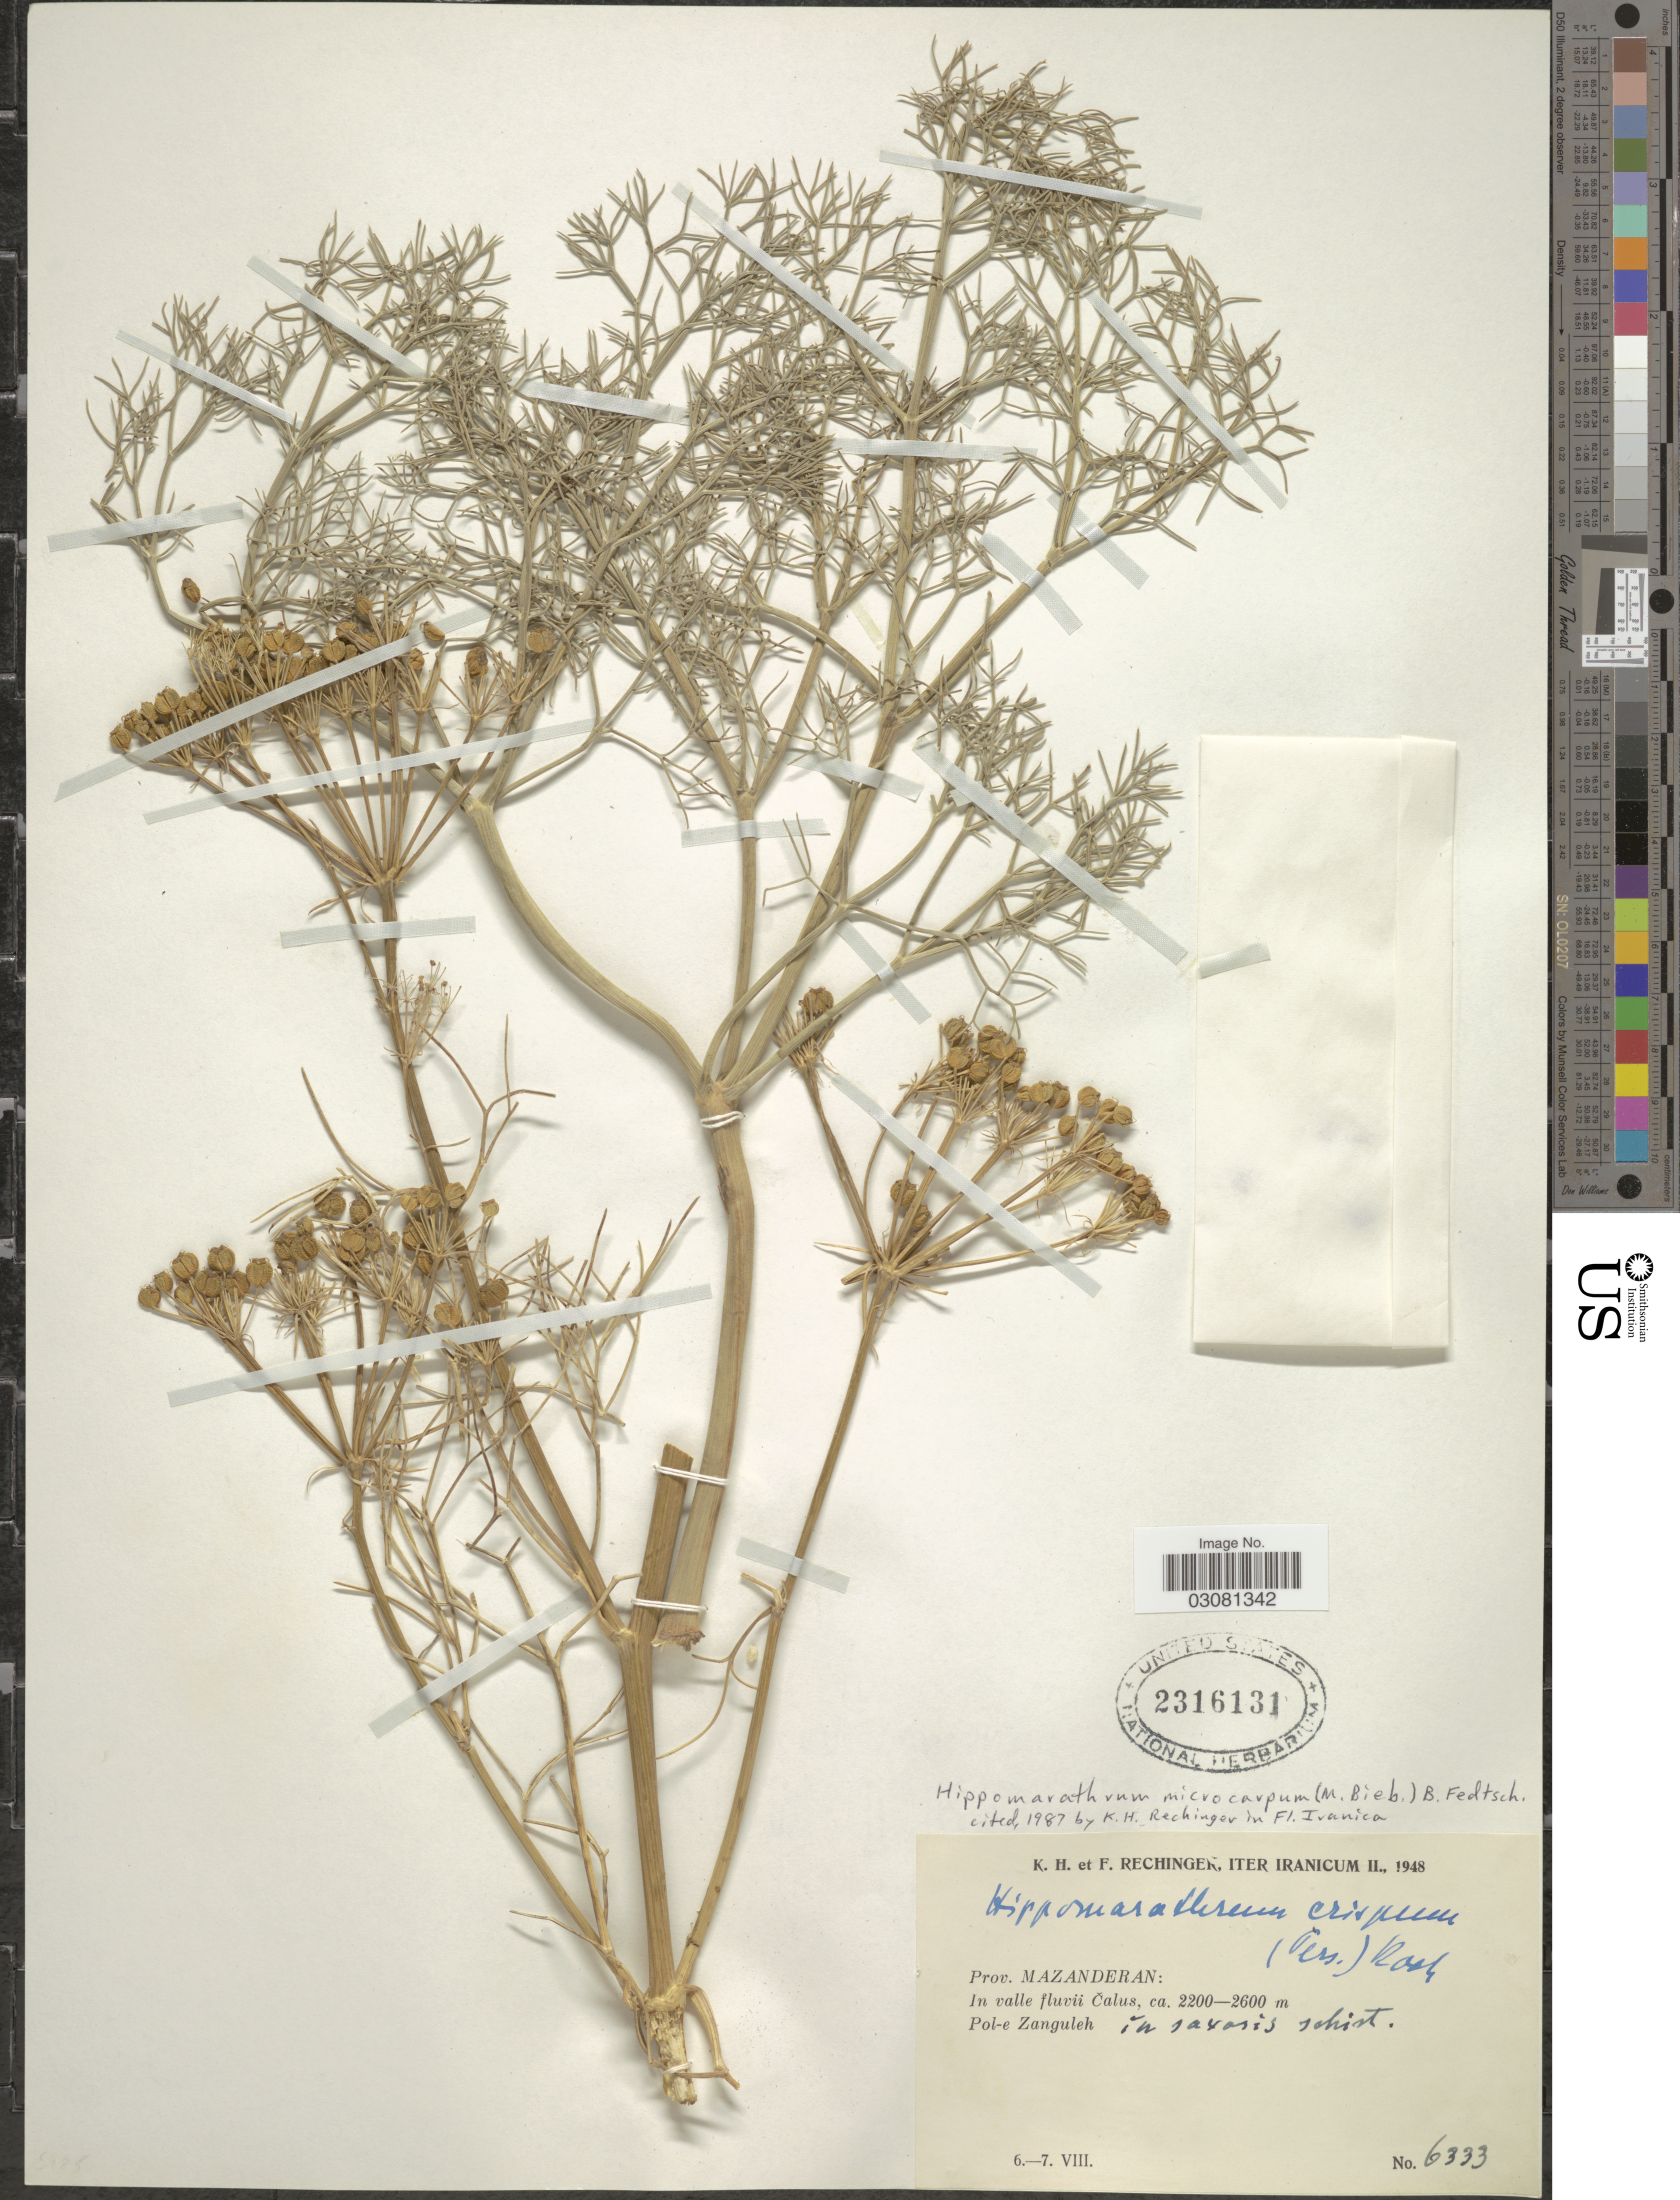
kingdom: Plantae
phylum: Tracheophyta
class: Magnoliopsida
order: Apiales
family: Apiaceae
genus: Hippomarathrum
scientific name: Hippomarathrum microcarpum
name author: Petrov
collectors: K. H. Rechinger & F. Rechinger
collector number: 6333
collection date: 1948-08-06/1948-08-07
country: Iran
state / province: Mazandaran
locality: In valle fluvii Calus. Pol-e Zanguleh.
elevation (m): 2200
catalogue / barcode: US 2316131